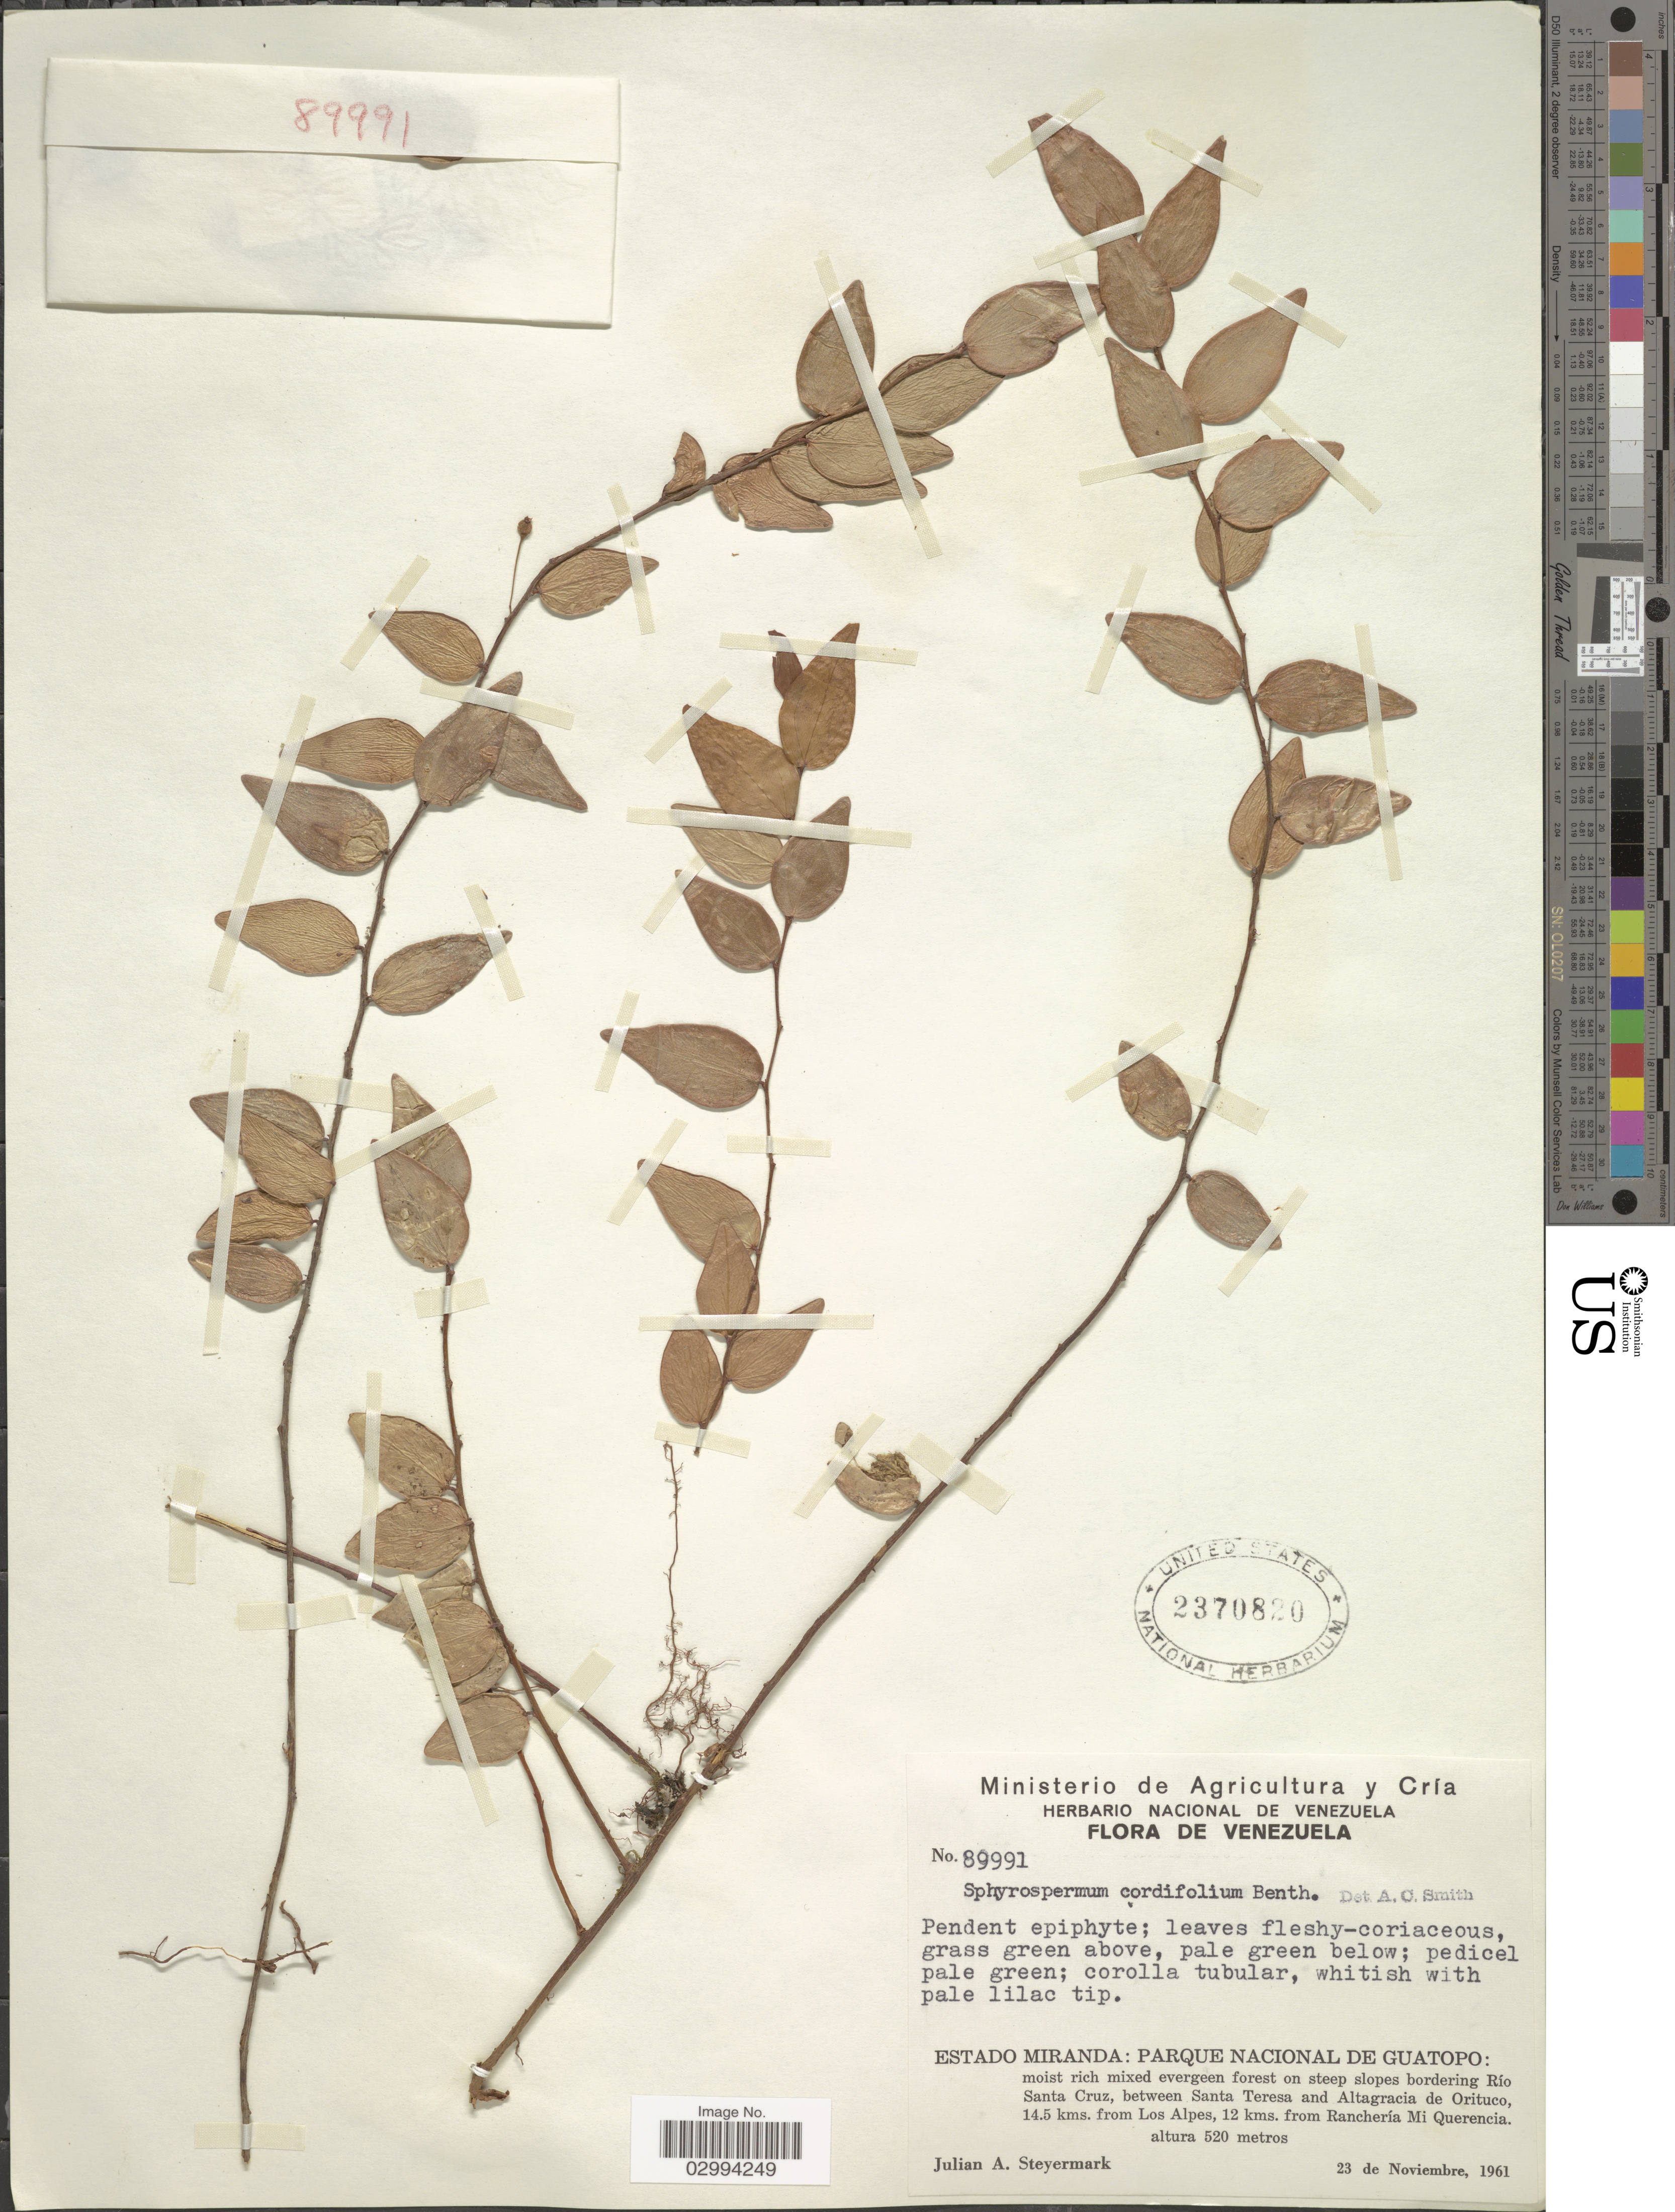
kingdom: Plantae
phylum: Tracheophyta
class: Magnoliopsida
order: Ericales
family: Ericaceae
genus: Sphyrospermum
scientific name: Sphyrospermum cordifolium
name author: Benth.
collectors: J. Steyermark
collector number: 89991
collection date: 1961-11-23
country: Venezuela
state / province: Miranda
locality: Parque Nacional de Guatopo: moist rich mixed evergreen forest on steep slopes bordering Río Santa Cruz, between Santa Teresa and Altagracia de Orituco, 14.5 kms. from Los Alpes, 12 kms. from Ranchería Mi Querencia.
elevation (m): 520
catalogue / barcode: US 2370820